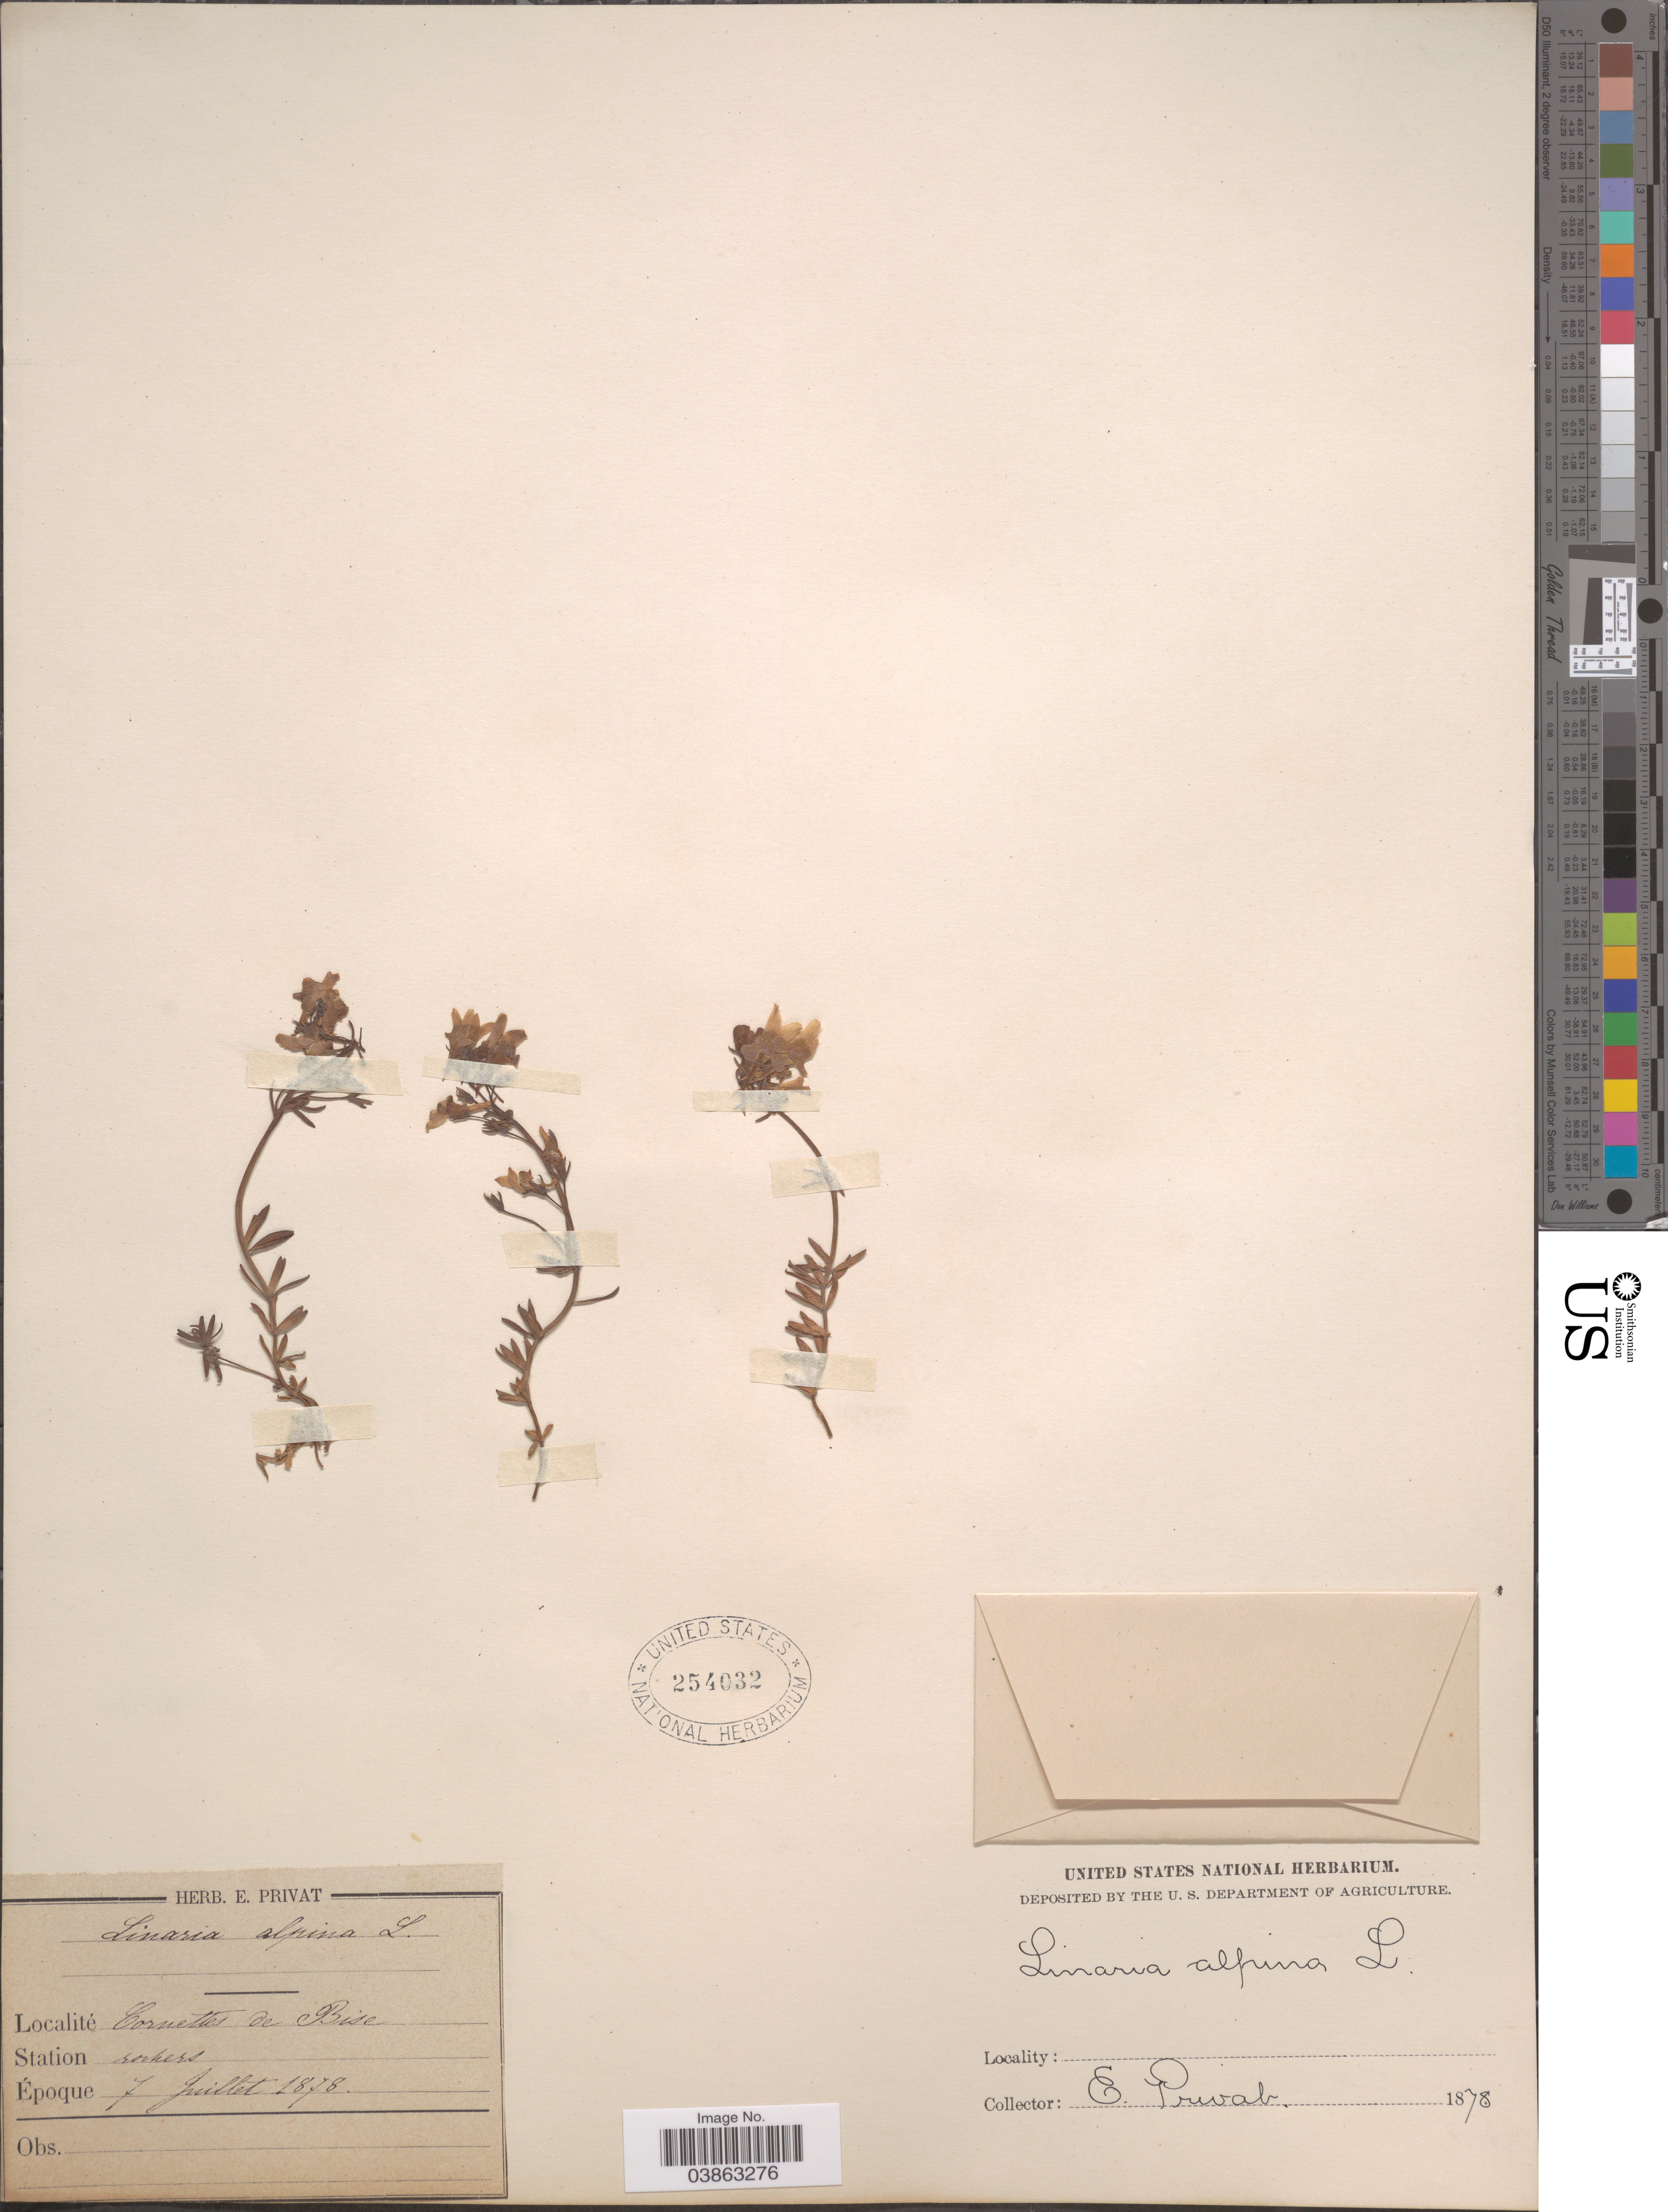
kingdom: Plantae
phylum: Tracheophyta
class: Magnoliopsida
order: Lamiales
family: Plantaginaceae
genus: Linaria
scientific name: Linaria alpina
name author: (L.) Mill.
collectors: E. Privat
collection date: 1878-07-07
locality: Cornettes de Bise. Station rockers.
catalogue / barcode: US 254032